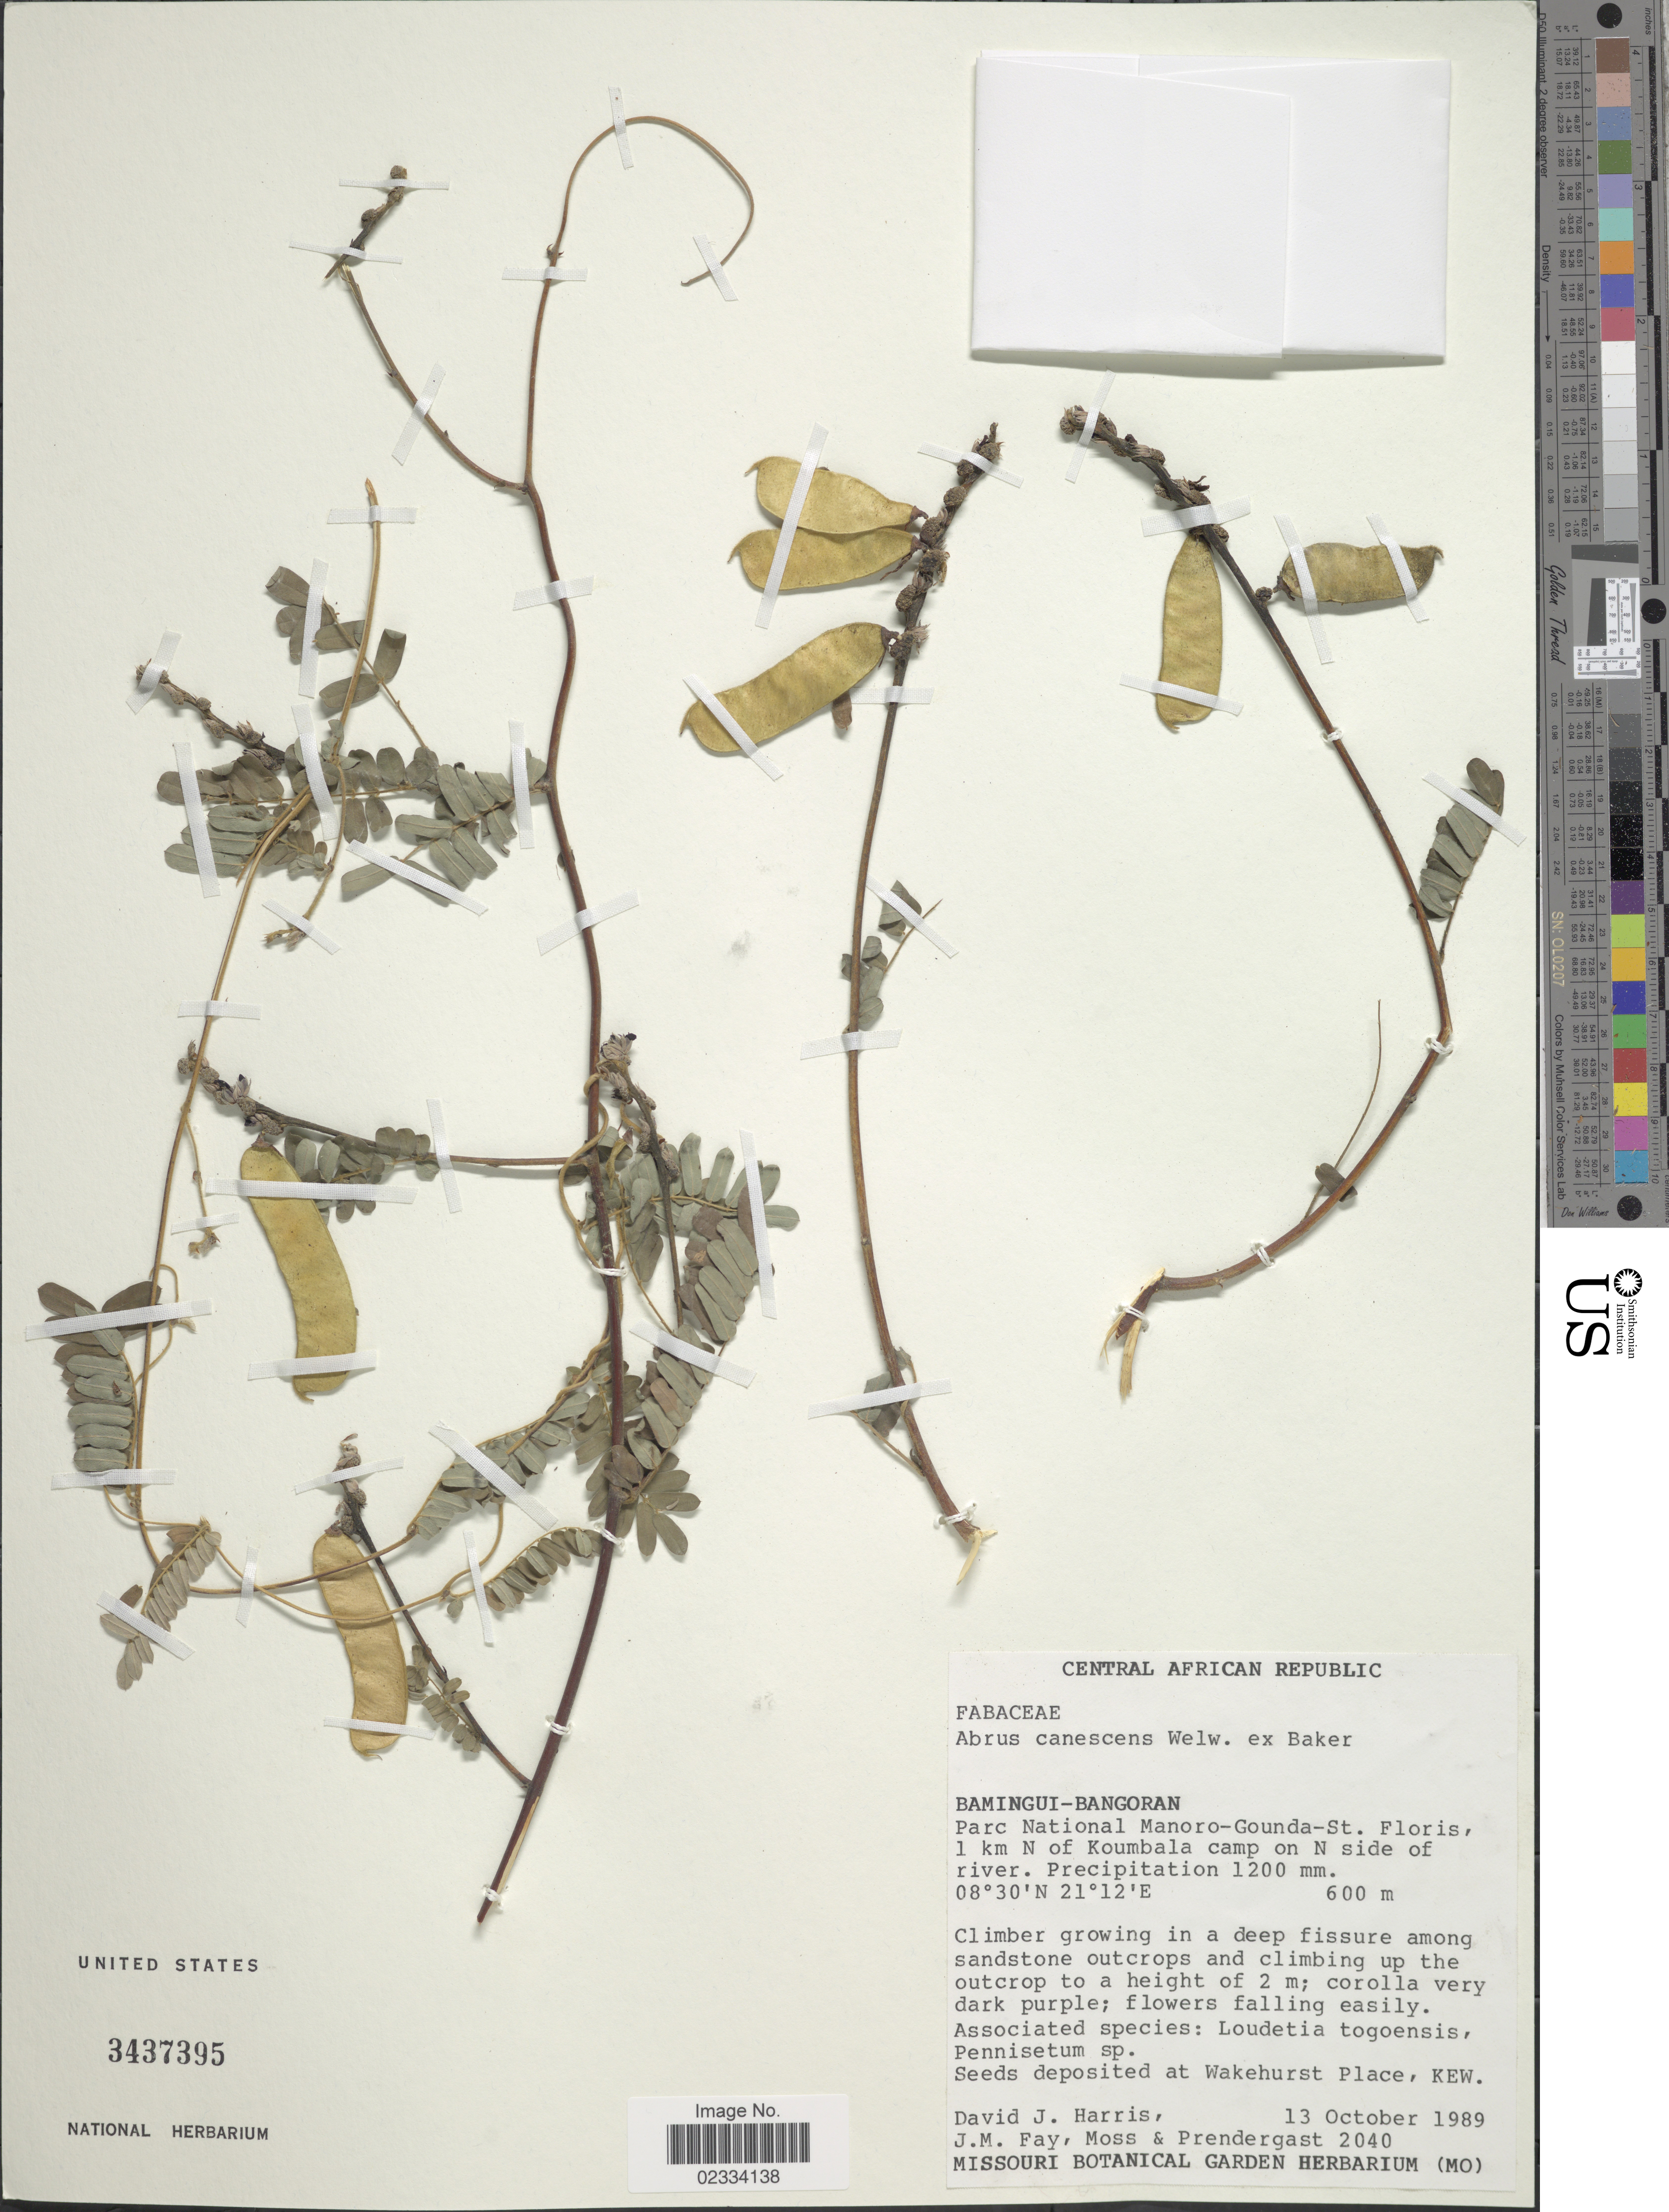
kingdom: Plantae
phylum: Tracheophyta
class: Magnoliopsida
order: Fabales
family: Fabaceae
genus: Abrus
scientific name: Abrus canescens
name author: Welw.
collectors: D. J. Harris, J. M. Fay, M. B. Moss & Prendergast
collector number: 2040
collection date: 1989-10-13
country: Central African Republic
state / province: Bamingui-Bangoran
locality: Parc National Manoro-Gounda St. Floris, 1 km N of Koumbala camp on N side of river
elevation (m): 600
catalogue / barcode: US 3437395